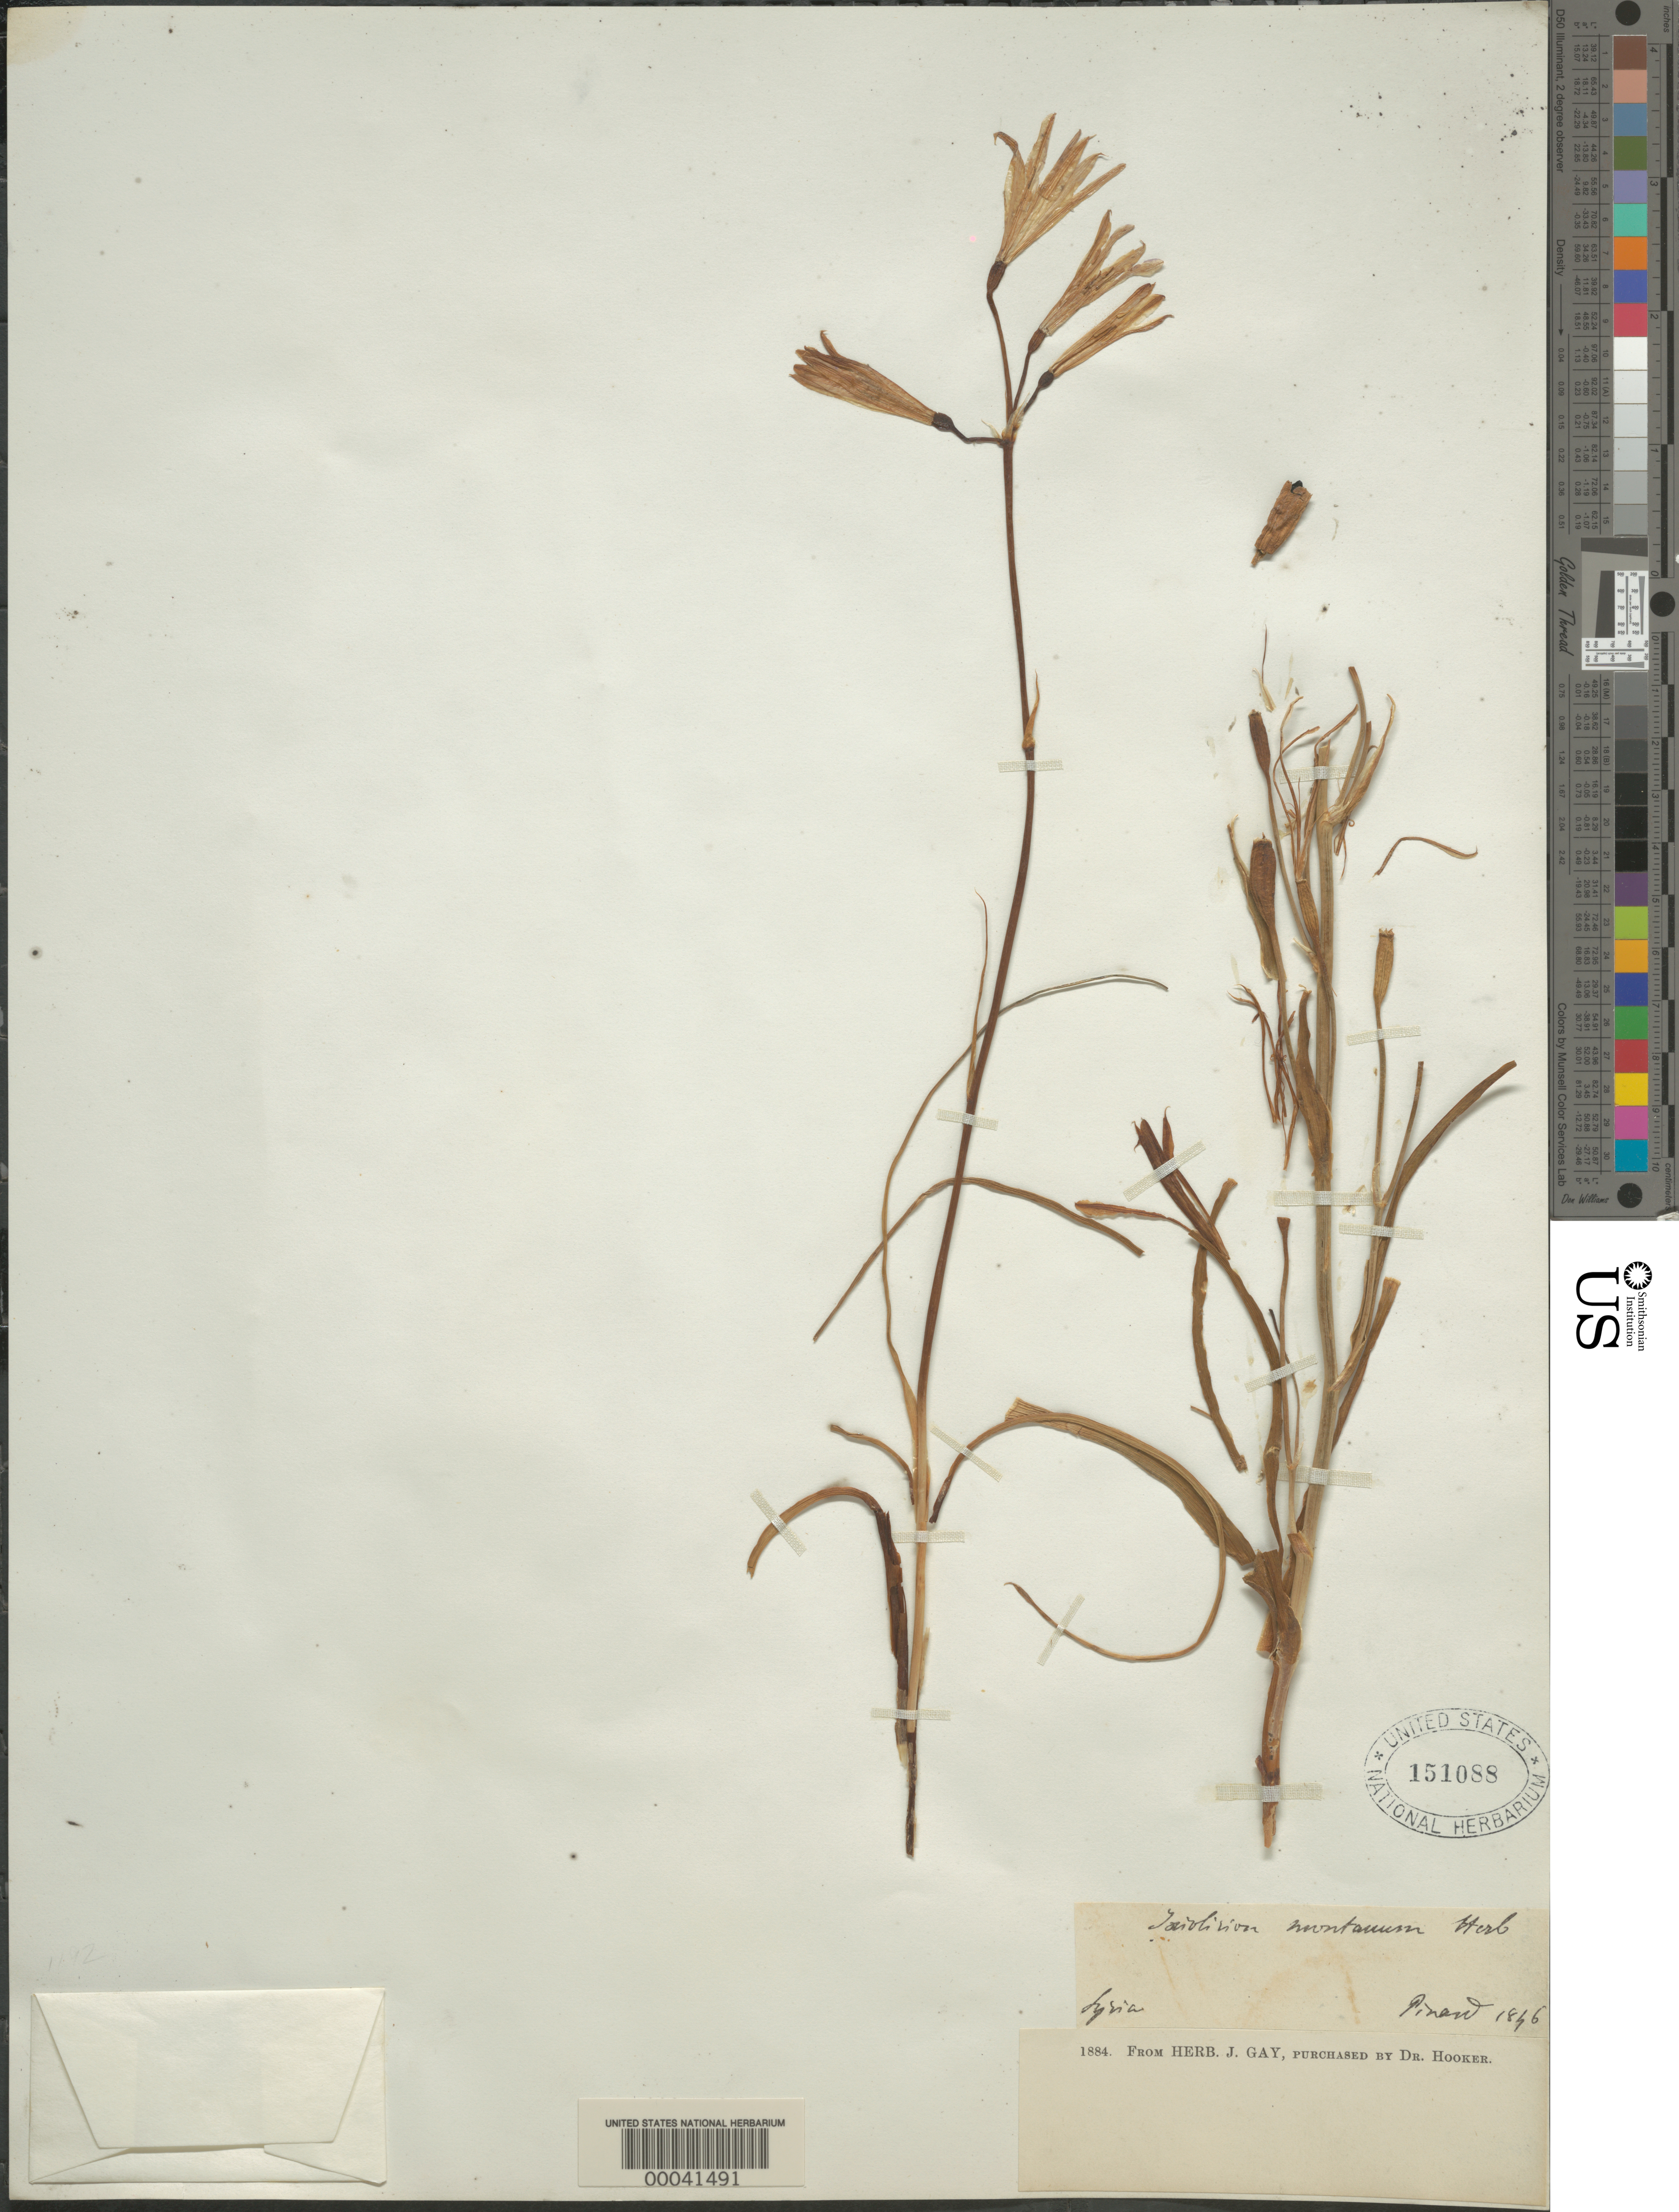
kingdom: Plantae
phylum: Tracheophyta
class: Liliopsida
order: Asparagales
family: Ixioliriaceae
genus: Ixiolirion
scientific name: Ixiolirion montanum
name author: Herb.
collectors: -. Pinard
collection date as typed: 1846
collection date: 1846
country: Syria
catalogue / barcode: US 151088